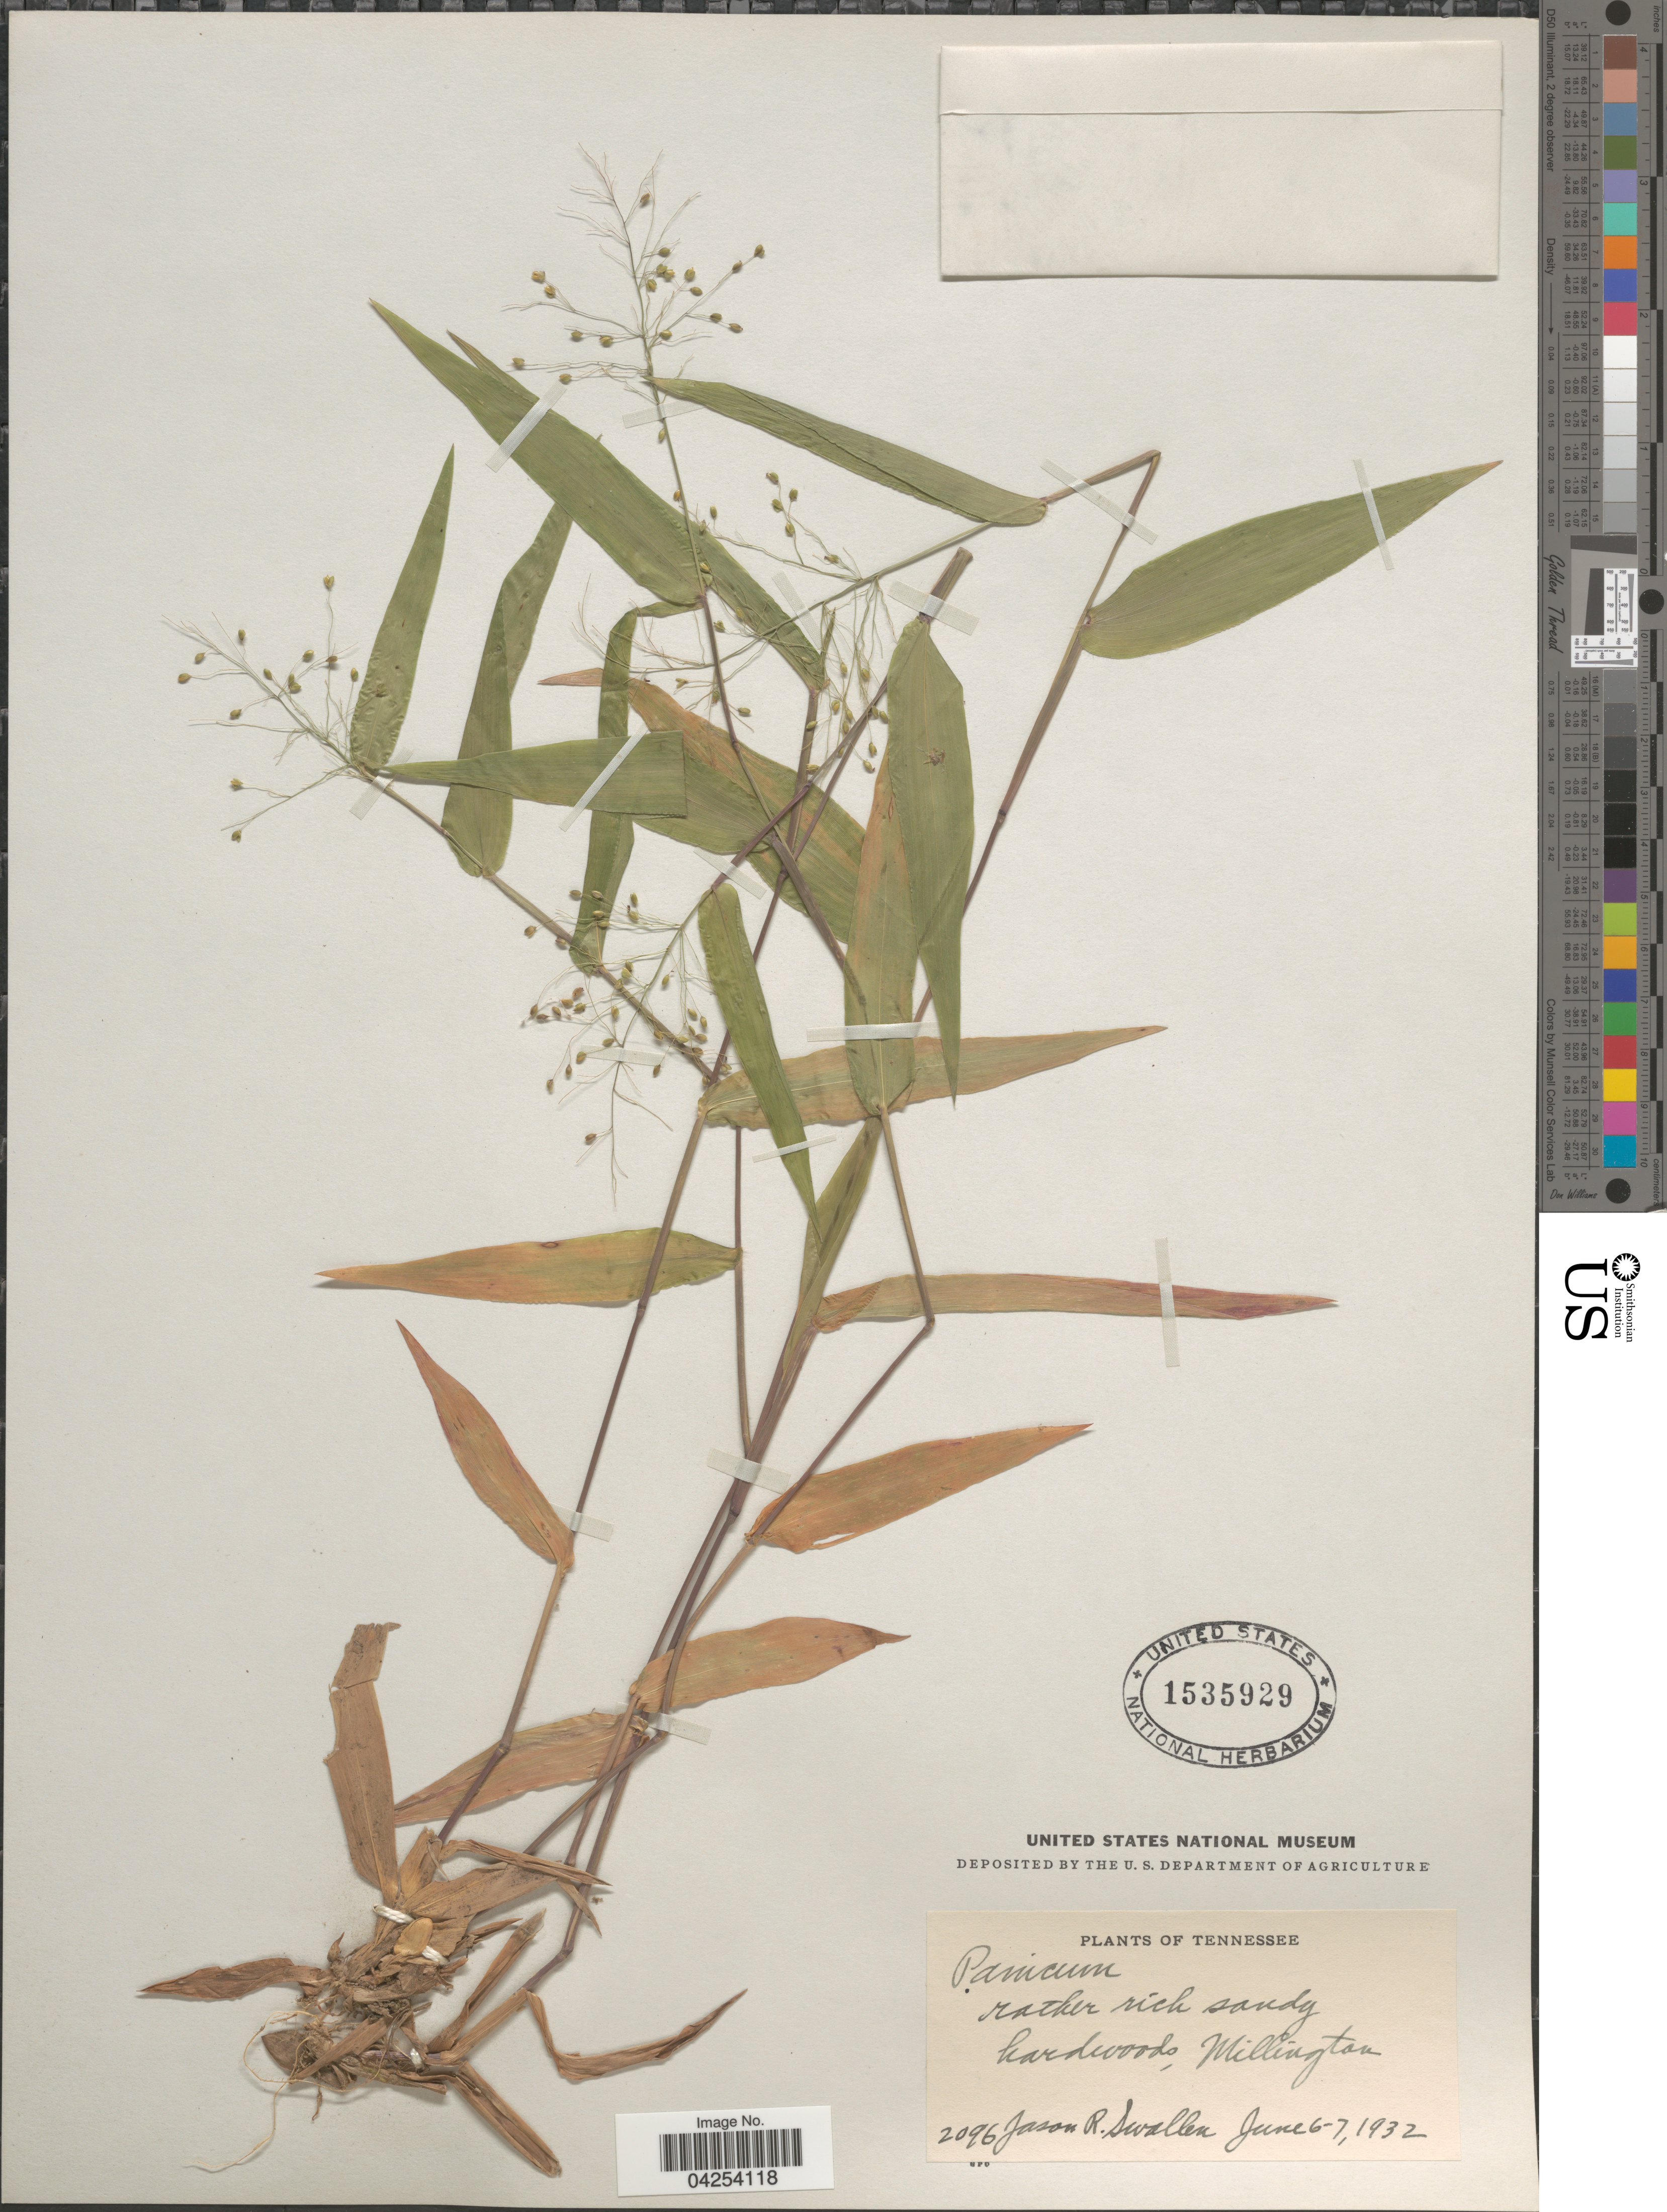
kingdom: Plantae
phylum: Tracheophyta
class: Liliopsida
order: Poales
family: Poaceae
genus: Dichanthelium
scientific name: Dichanthelium commutatum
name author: (Schult.) Gould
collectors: J. R. Swallen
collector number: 2096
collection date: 1932-06-06/1932-06-07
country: United States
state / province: Tennessee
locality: Rather soil sandy hardwoods, Millington.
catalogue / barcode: US 1535929